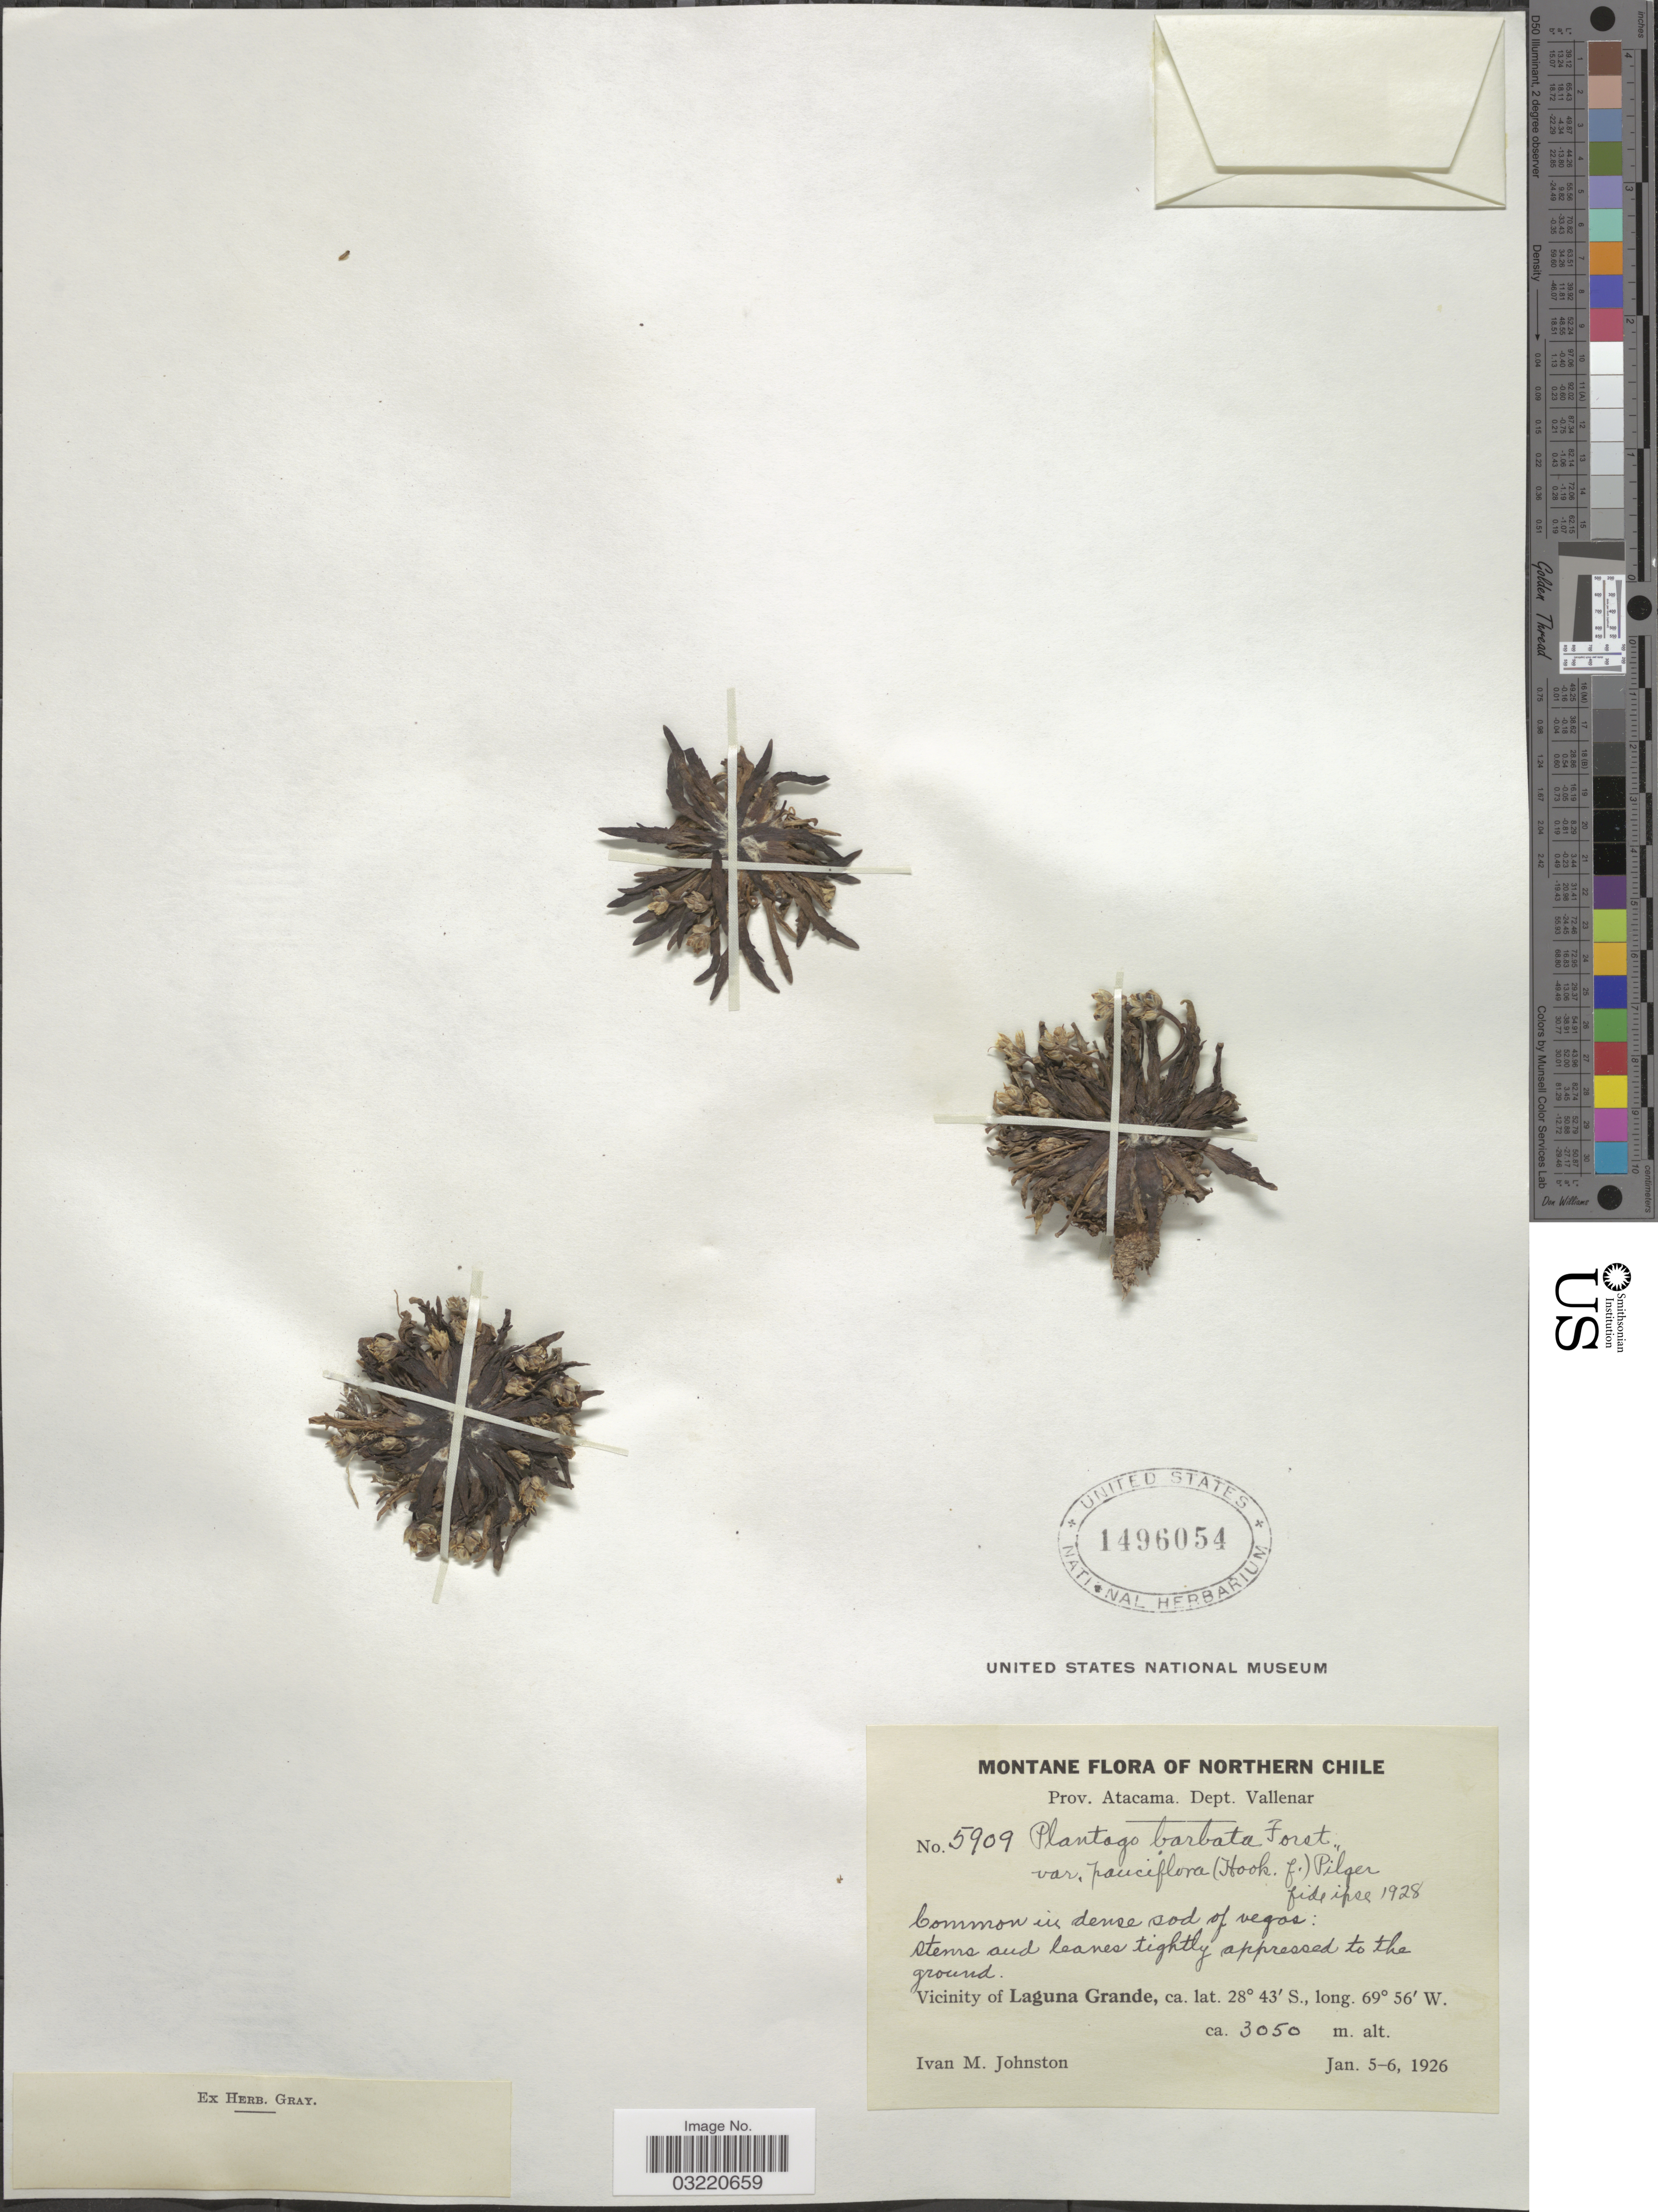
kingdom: Plantae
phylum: Tracheophyta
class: Magnoliopsida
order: Lamiales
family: Plantaginaceae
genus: Plantago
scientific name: Plantago barbata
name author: G. Forst.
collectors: I.M. Johnston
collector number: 5909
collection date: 1926-01-05/1926-01-06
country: Chile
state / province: Atacama (III)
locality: Northern Chile. Prov. Atacama. Dept. Vallenar. Vicinity of Laguna Grande.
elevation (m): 3050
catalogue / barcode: US 1496054